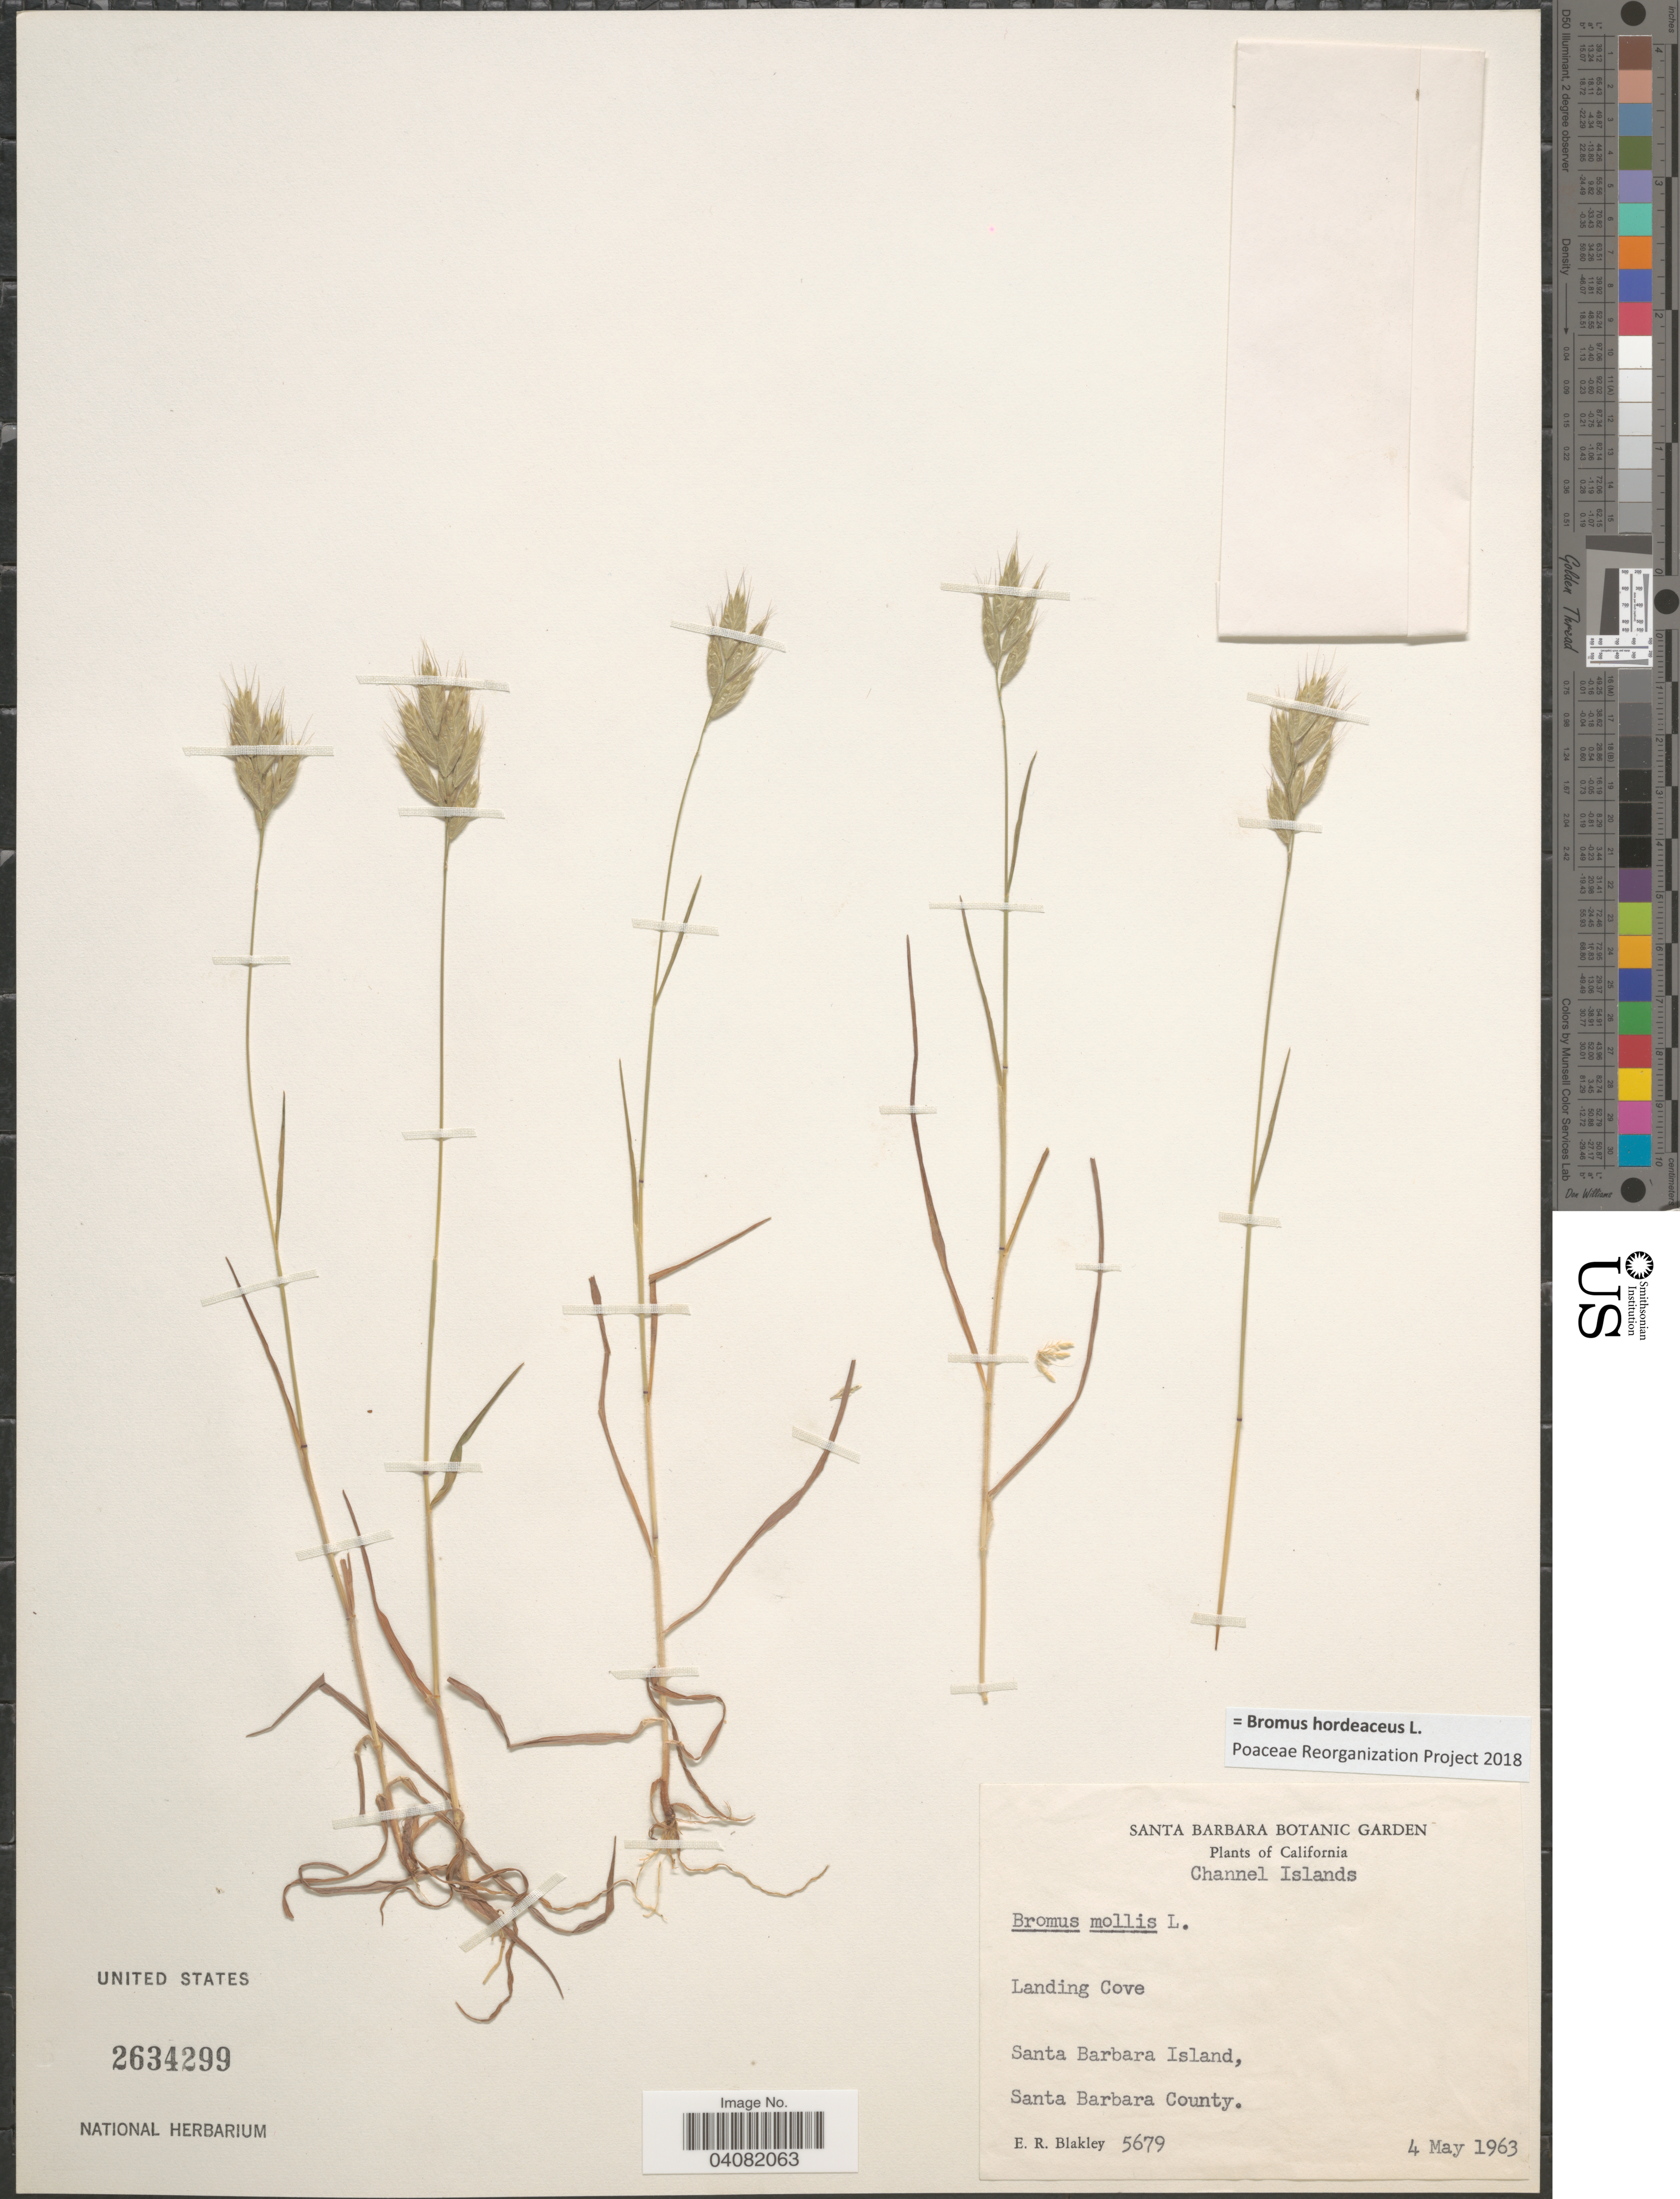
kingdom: Plantae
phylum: Tracheophyta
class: Liliopsida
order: Poales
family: Poaceae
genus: Bromus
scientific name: Bromus hordeaceus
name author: L.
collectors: E. R. Blakley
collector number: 5679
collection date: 1963-05-04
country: United States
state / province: California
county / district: Santa Barbara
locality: Channel Islands. Landing Cove. Santa Barbara Island, Santa Barbara County.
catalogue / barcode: US 2634299